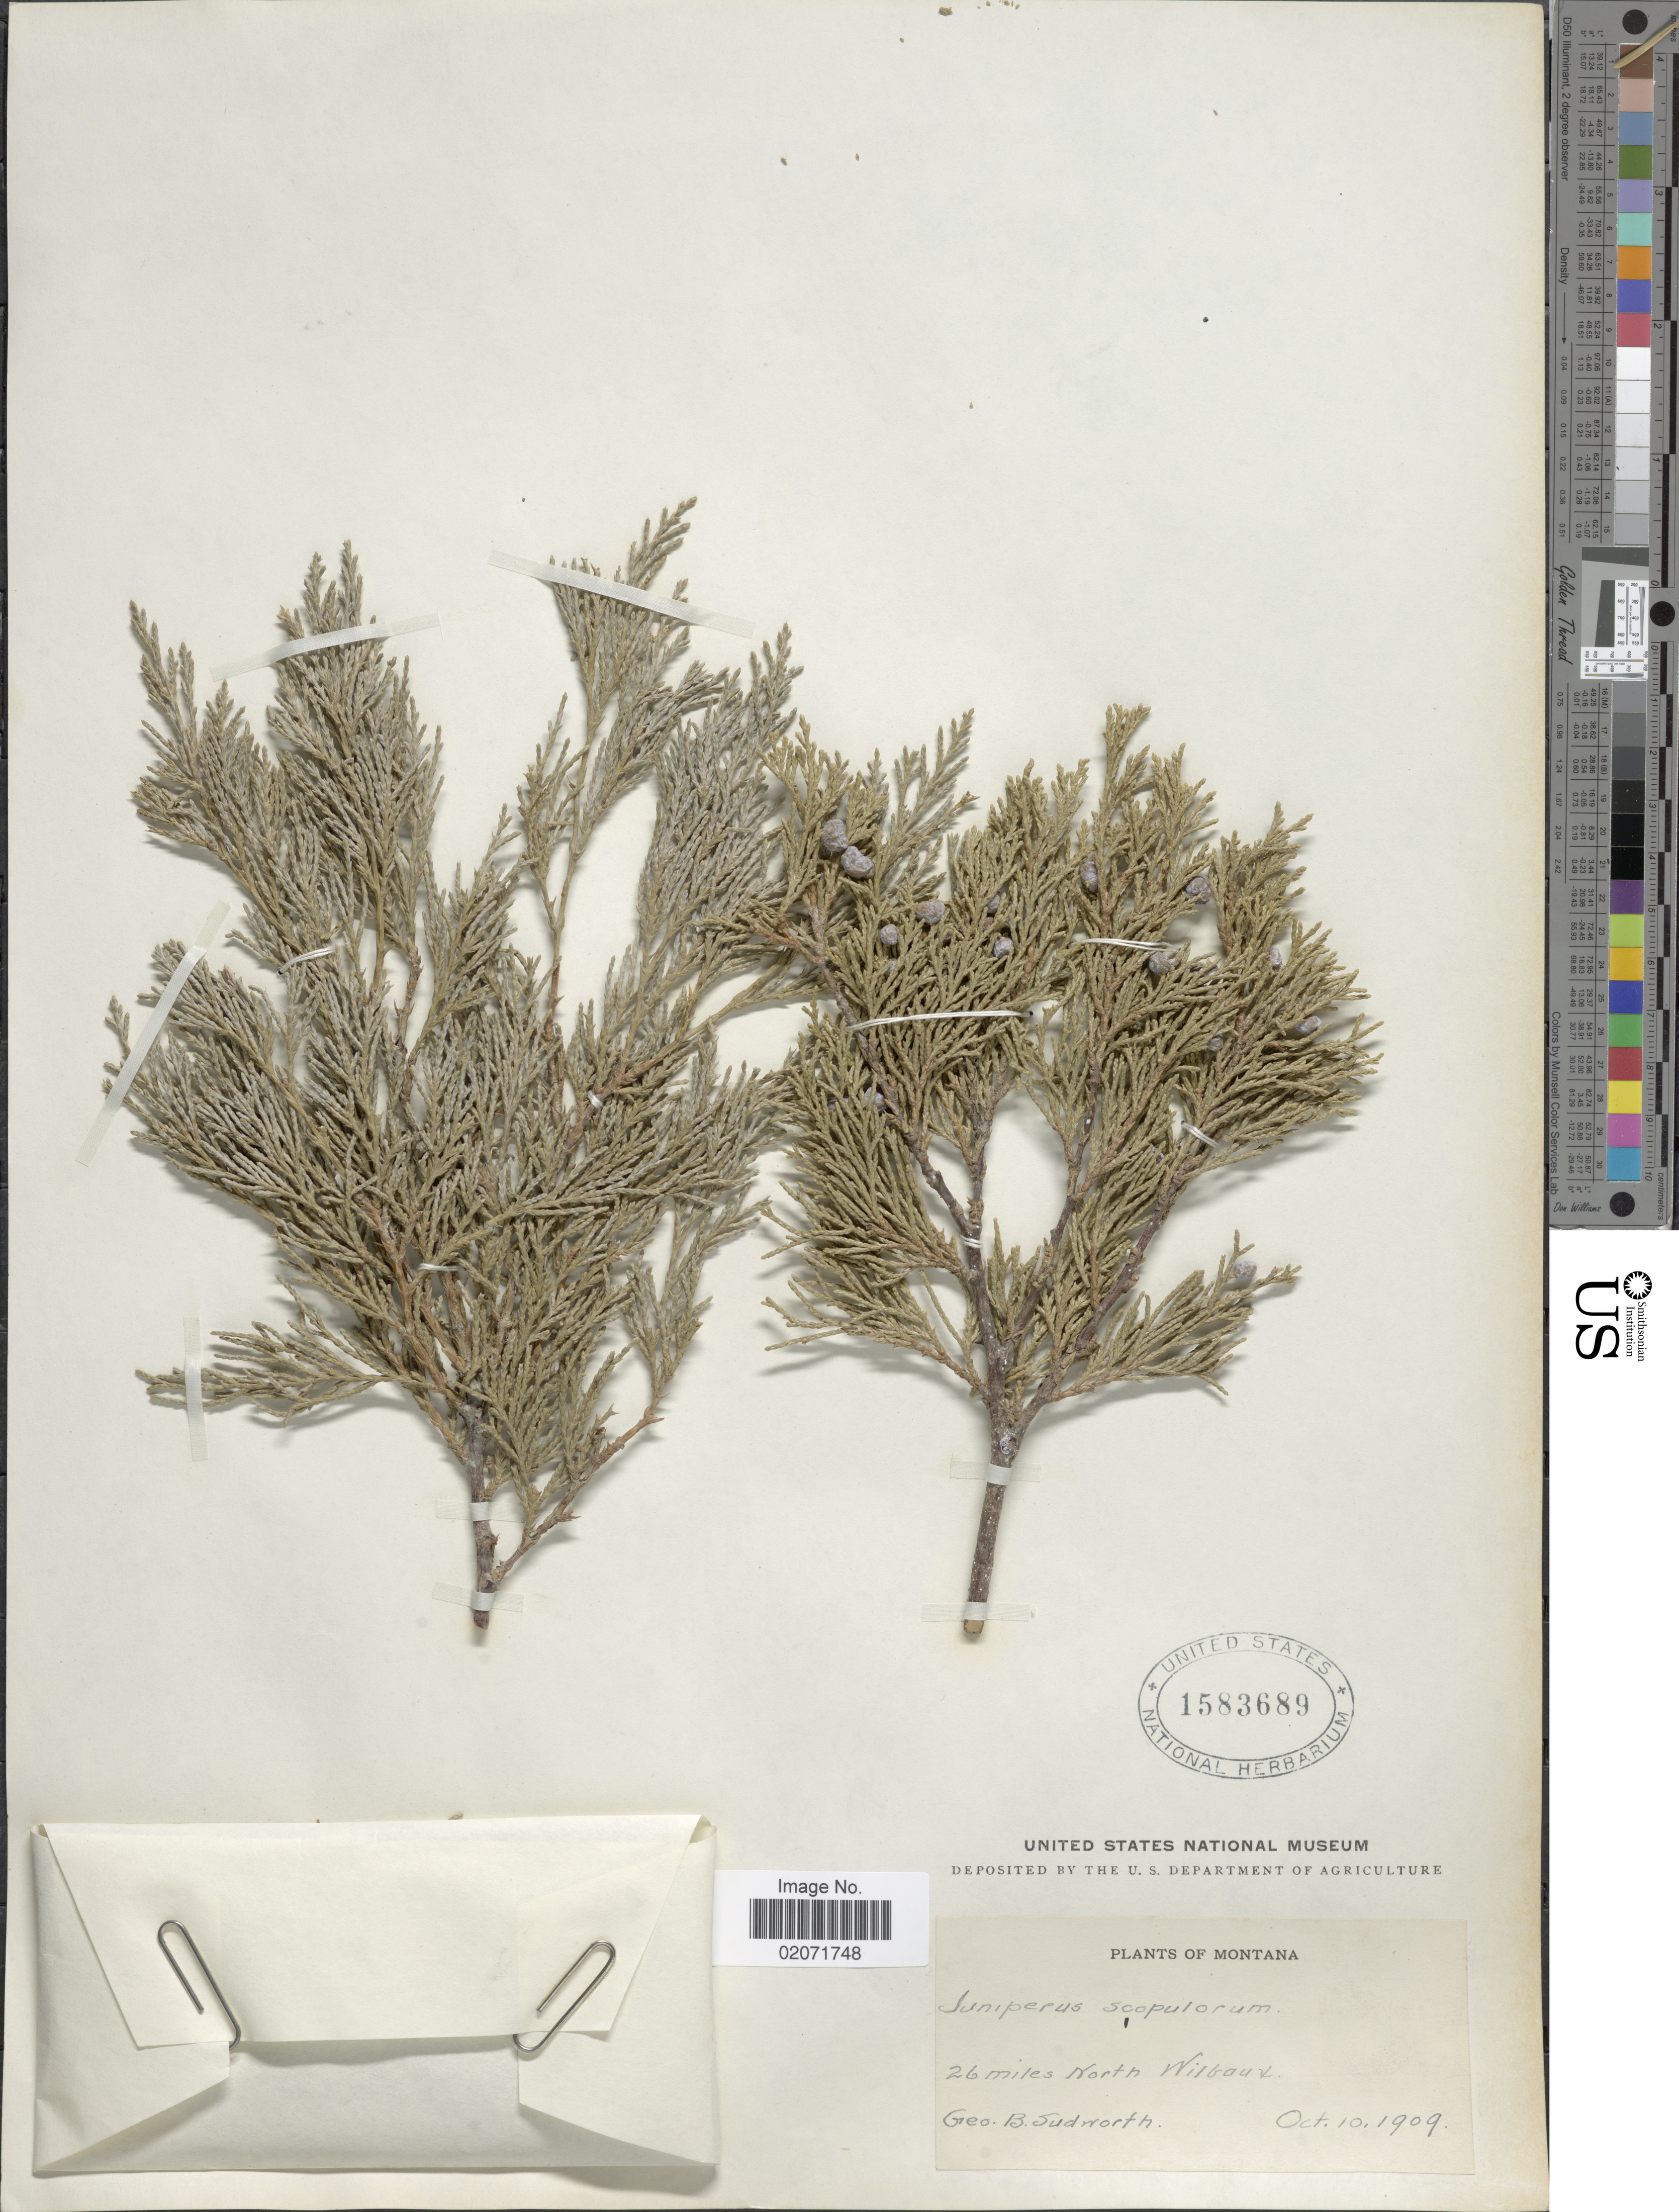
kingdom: Plantae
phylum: Tracheophyta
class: Pinopsida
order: Pinales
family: Cupressaceae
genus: Juniperus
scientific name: Juniperus scopulorum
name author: Sarg.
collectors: G. B. Sudworth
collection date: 1909-10-10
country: United States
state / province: Montana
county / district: Wibaux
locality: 26 miles N of Wibaux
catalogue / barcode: US 1583689